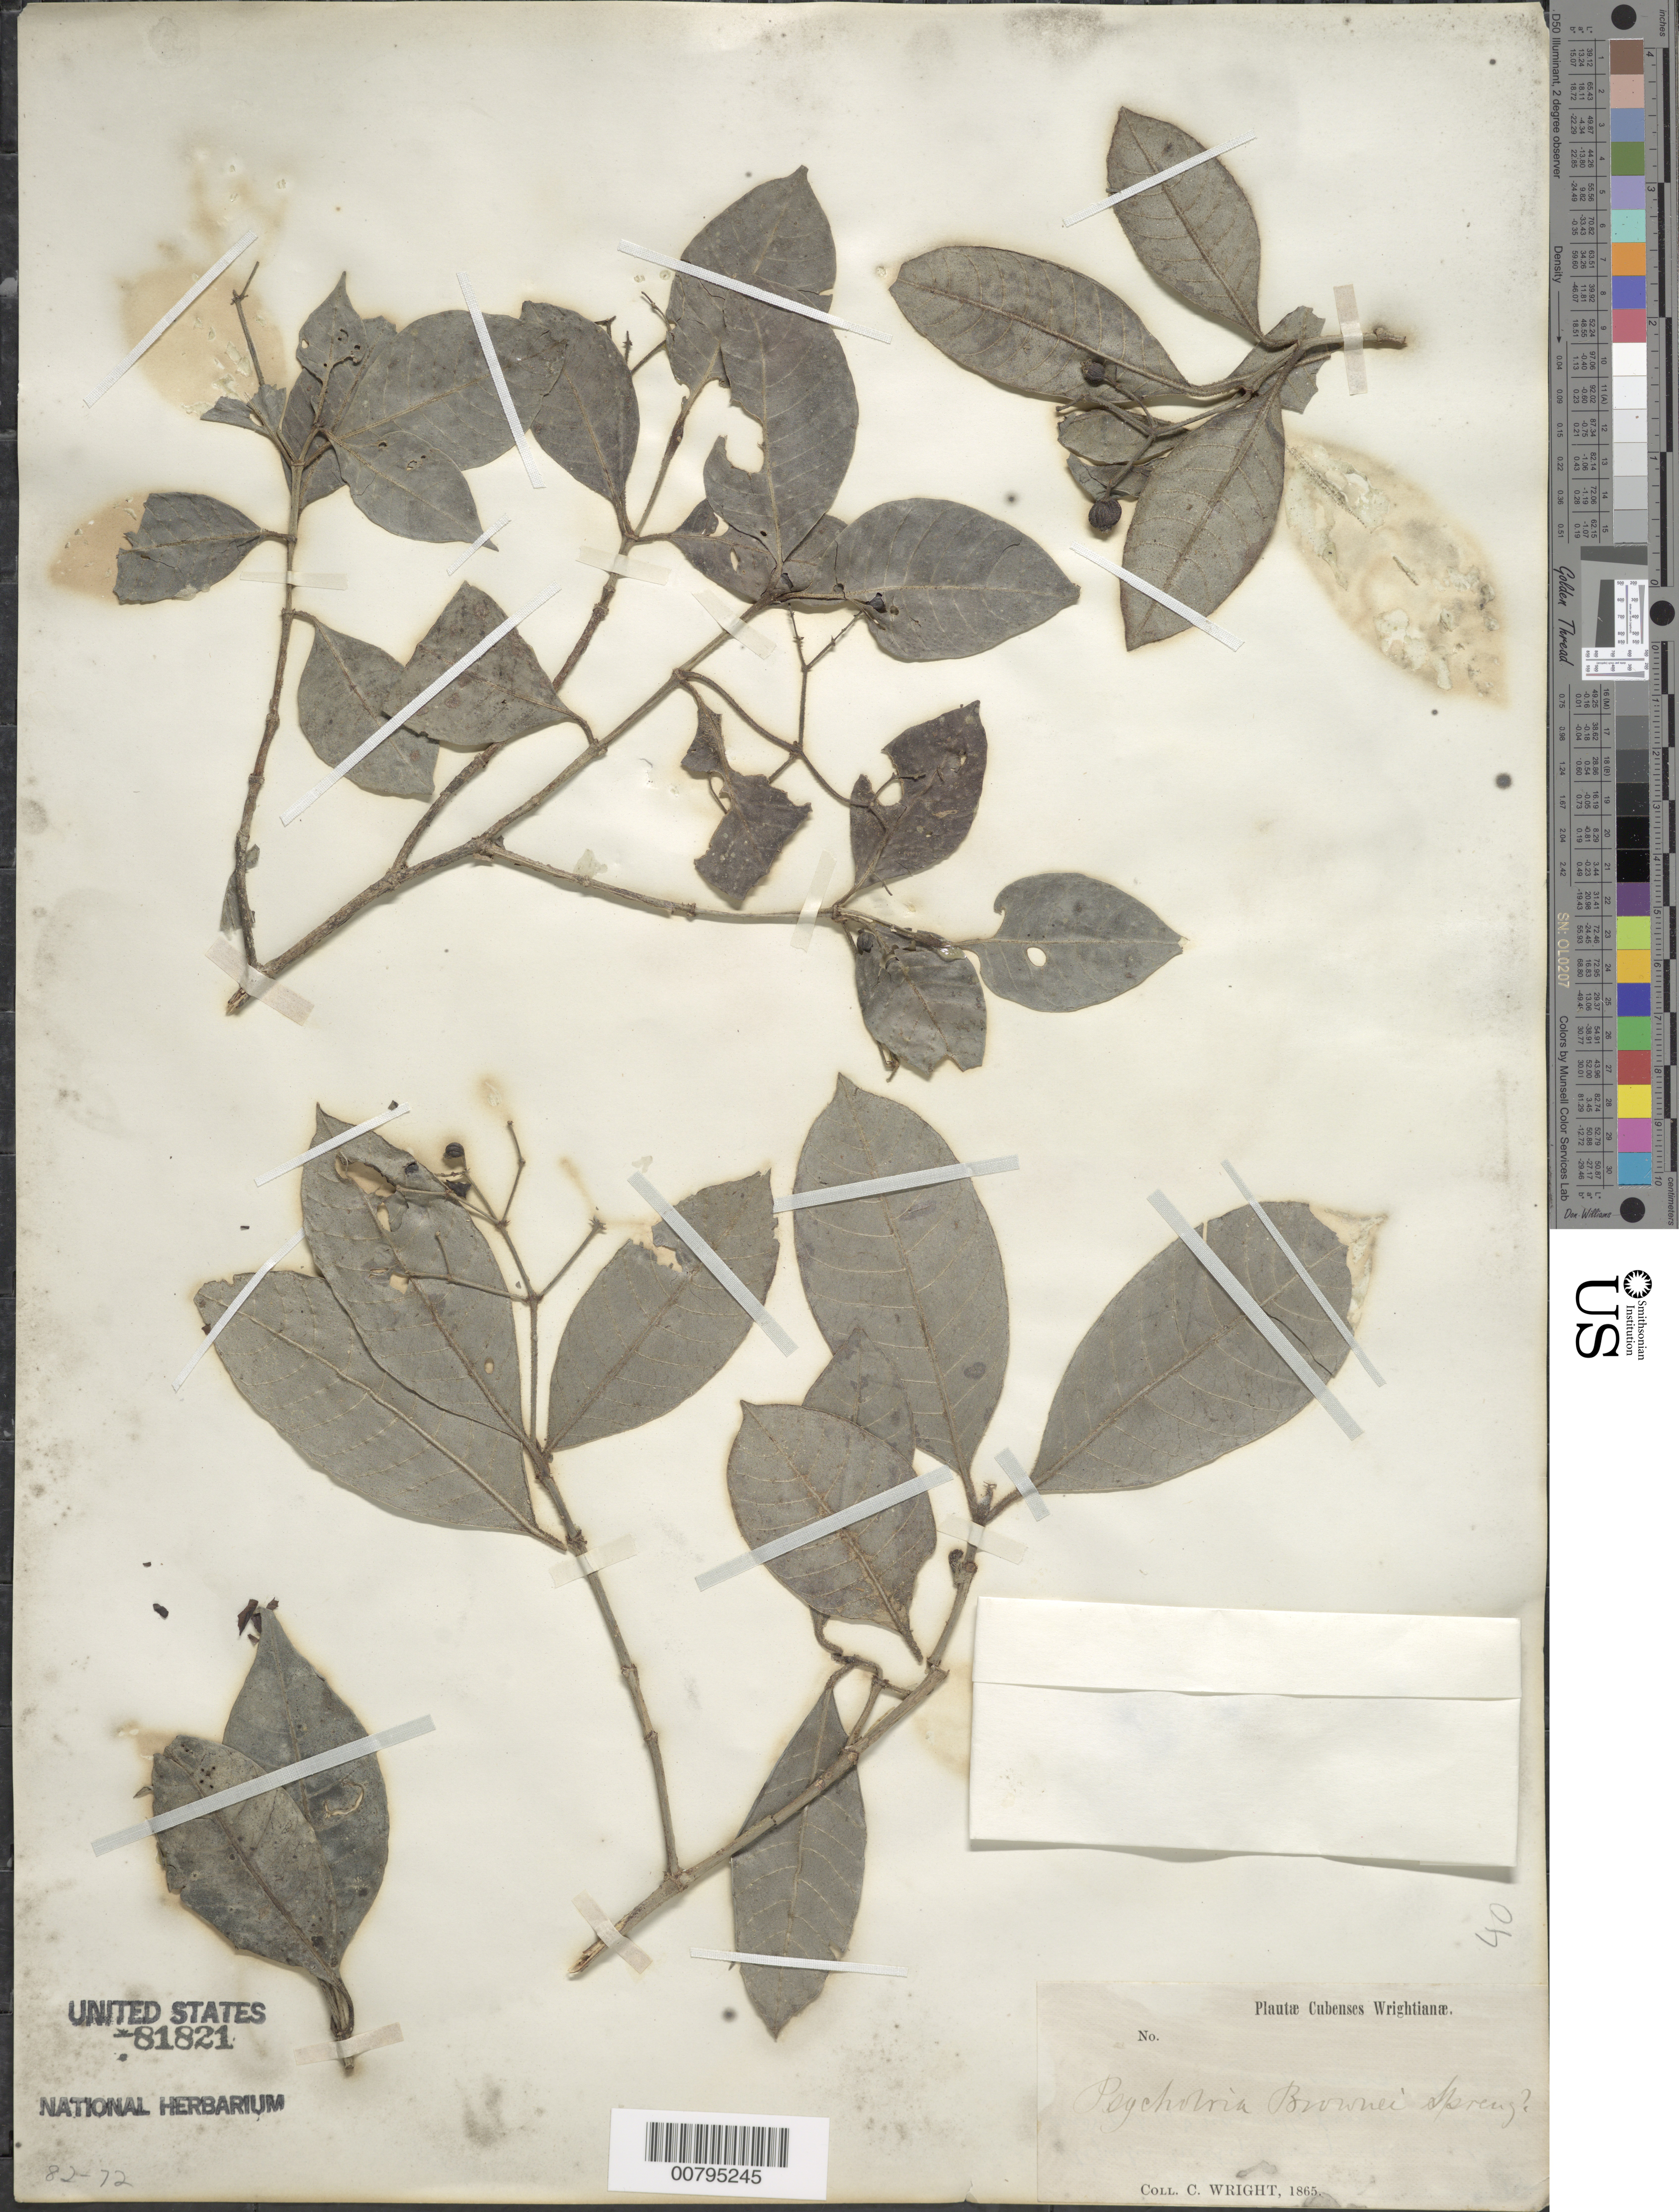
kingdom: Plantae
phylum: Tracheophyta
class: Magnoliopsida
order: Gentianales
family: Rubiaceae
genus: Psychotria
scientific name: Psychotria glabrata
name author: Sw.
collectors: C. Wright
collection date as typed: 1865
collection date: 1865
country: Cuba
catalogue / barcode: US 81821